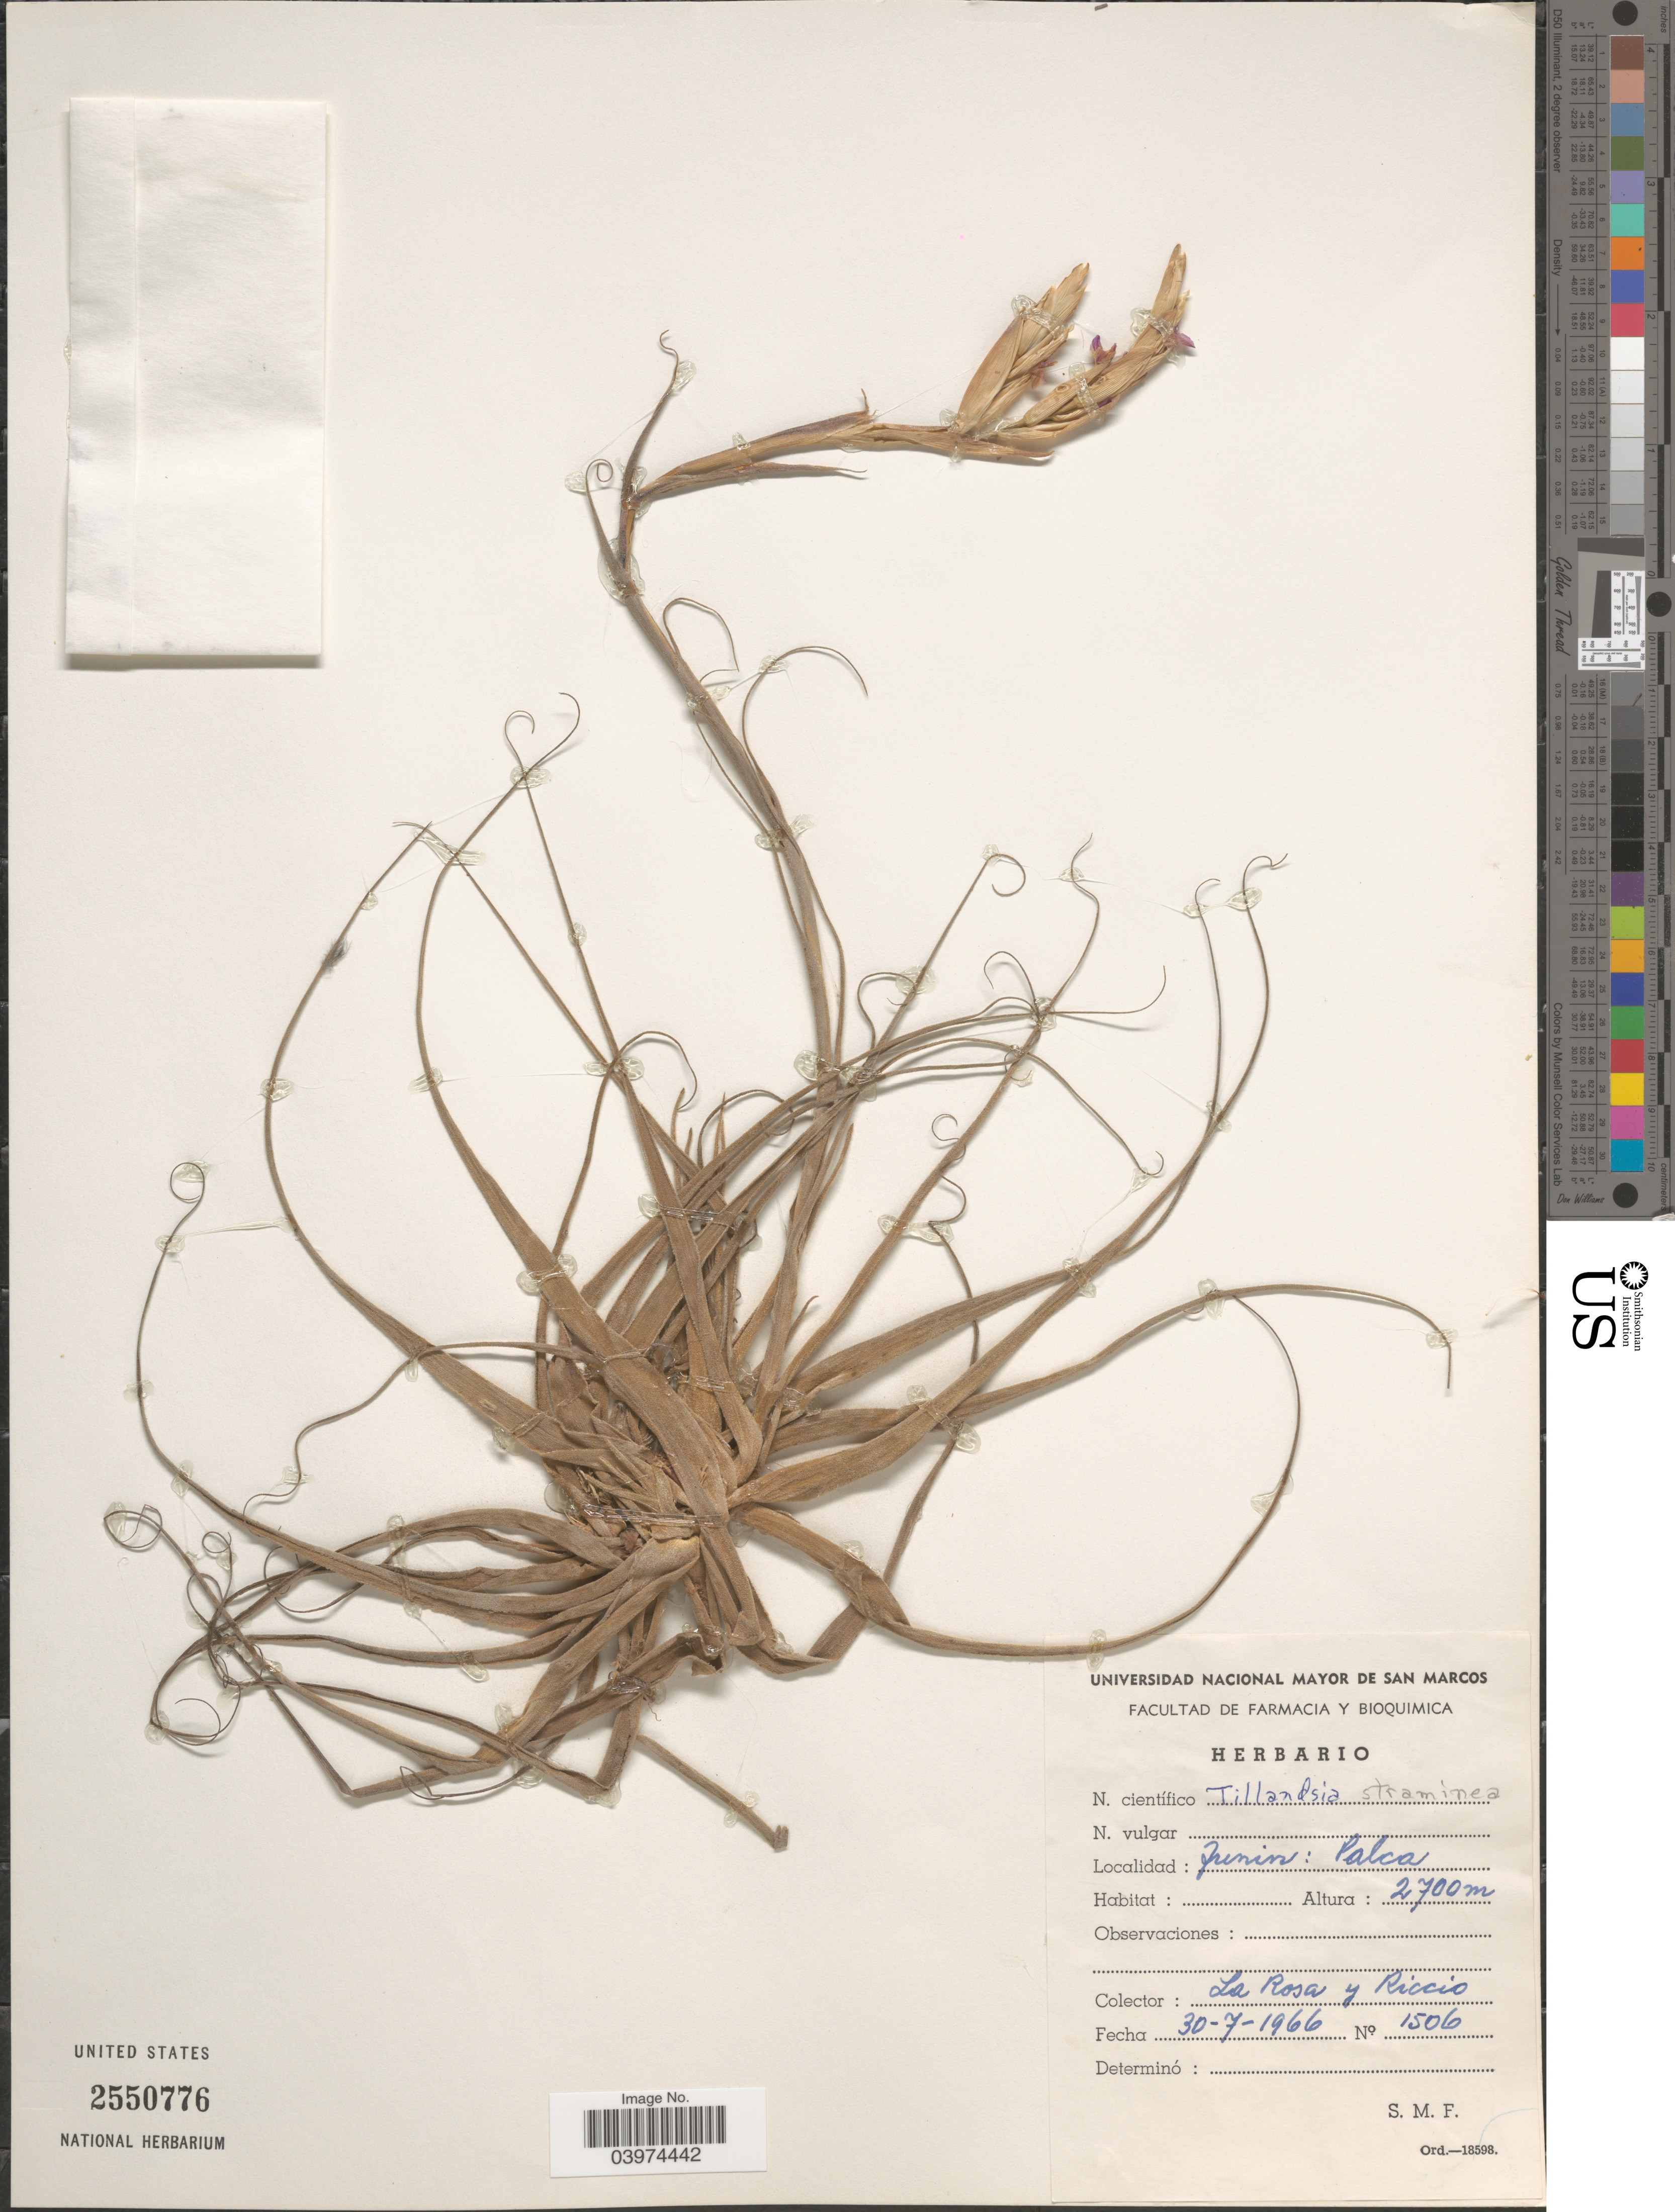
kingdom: Plantae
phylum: Tracheophyta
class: Liliopsida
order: Poales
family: Bromeliaceae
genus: Tillandsia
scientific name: Tillandsia straminea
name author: Kunth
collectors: -. La Rosa & Riccio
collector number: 1506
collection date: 1966-07-30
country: Peru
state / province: Junín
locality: Palca.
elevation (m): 2700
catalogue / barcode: US 2550776